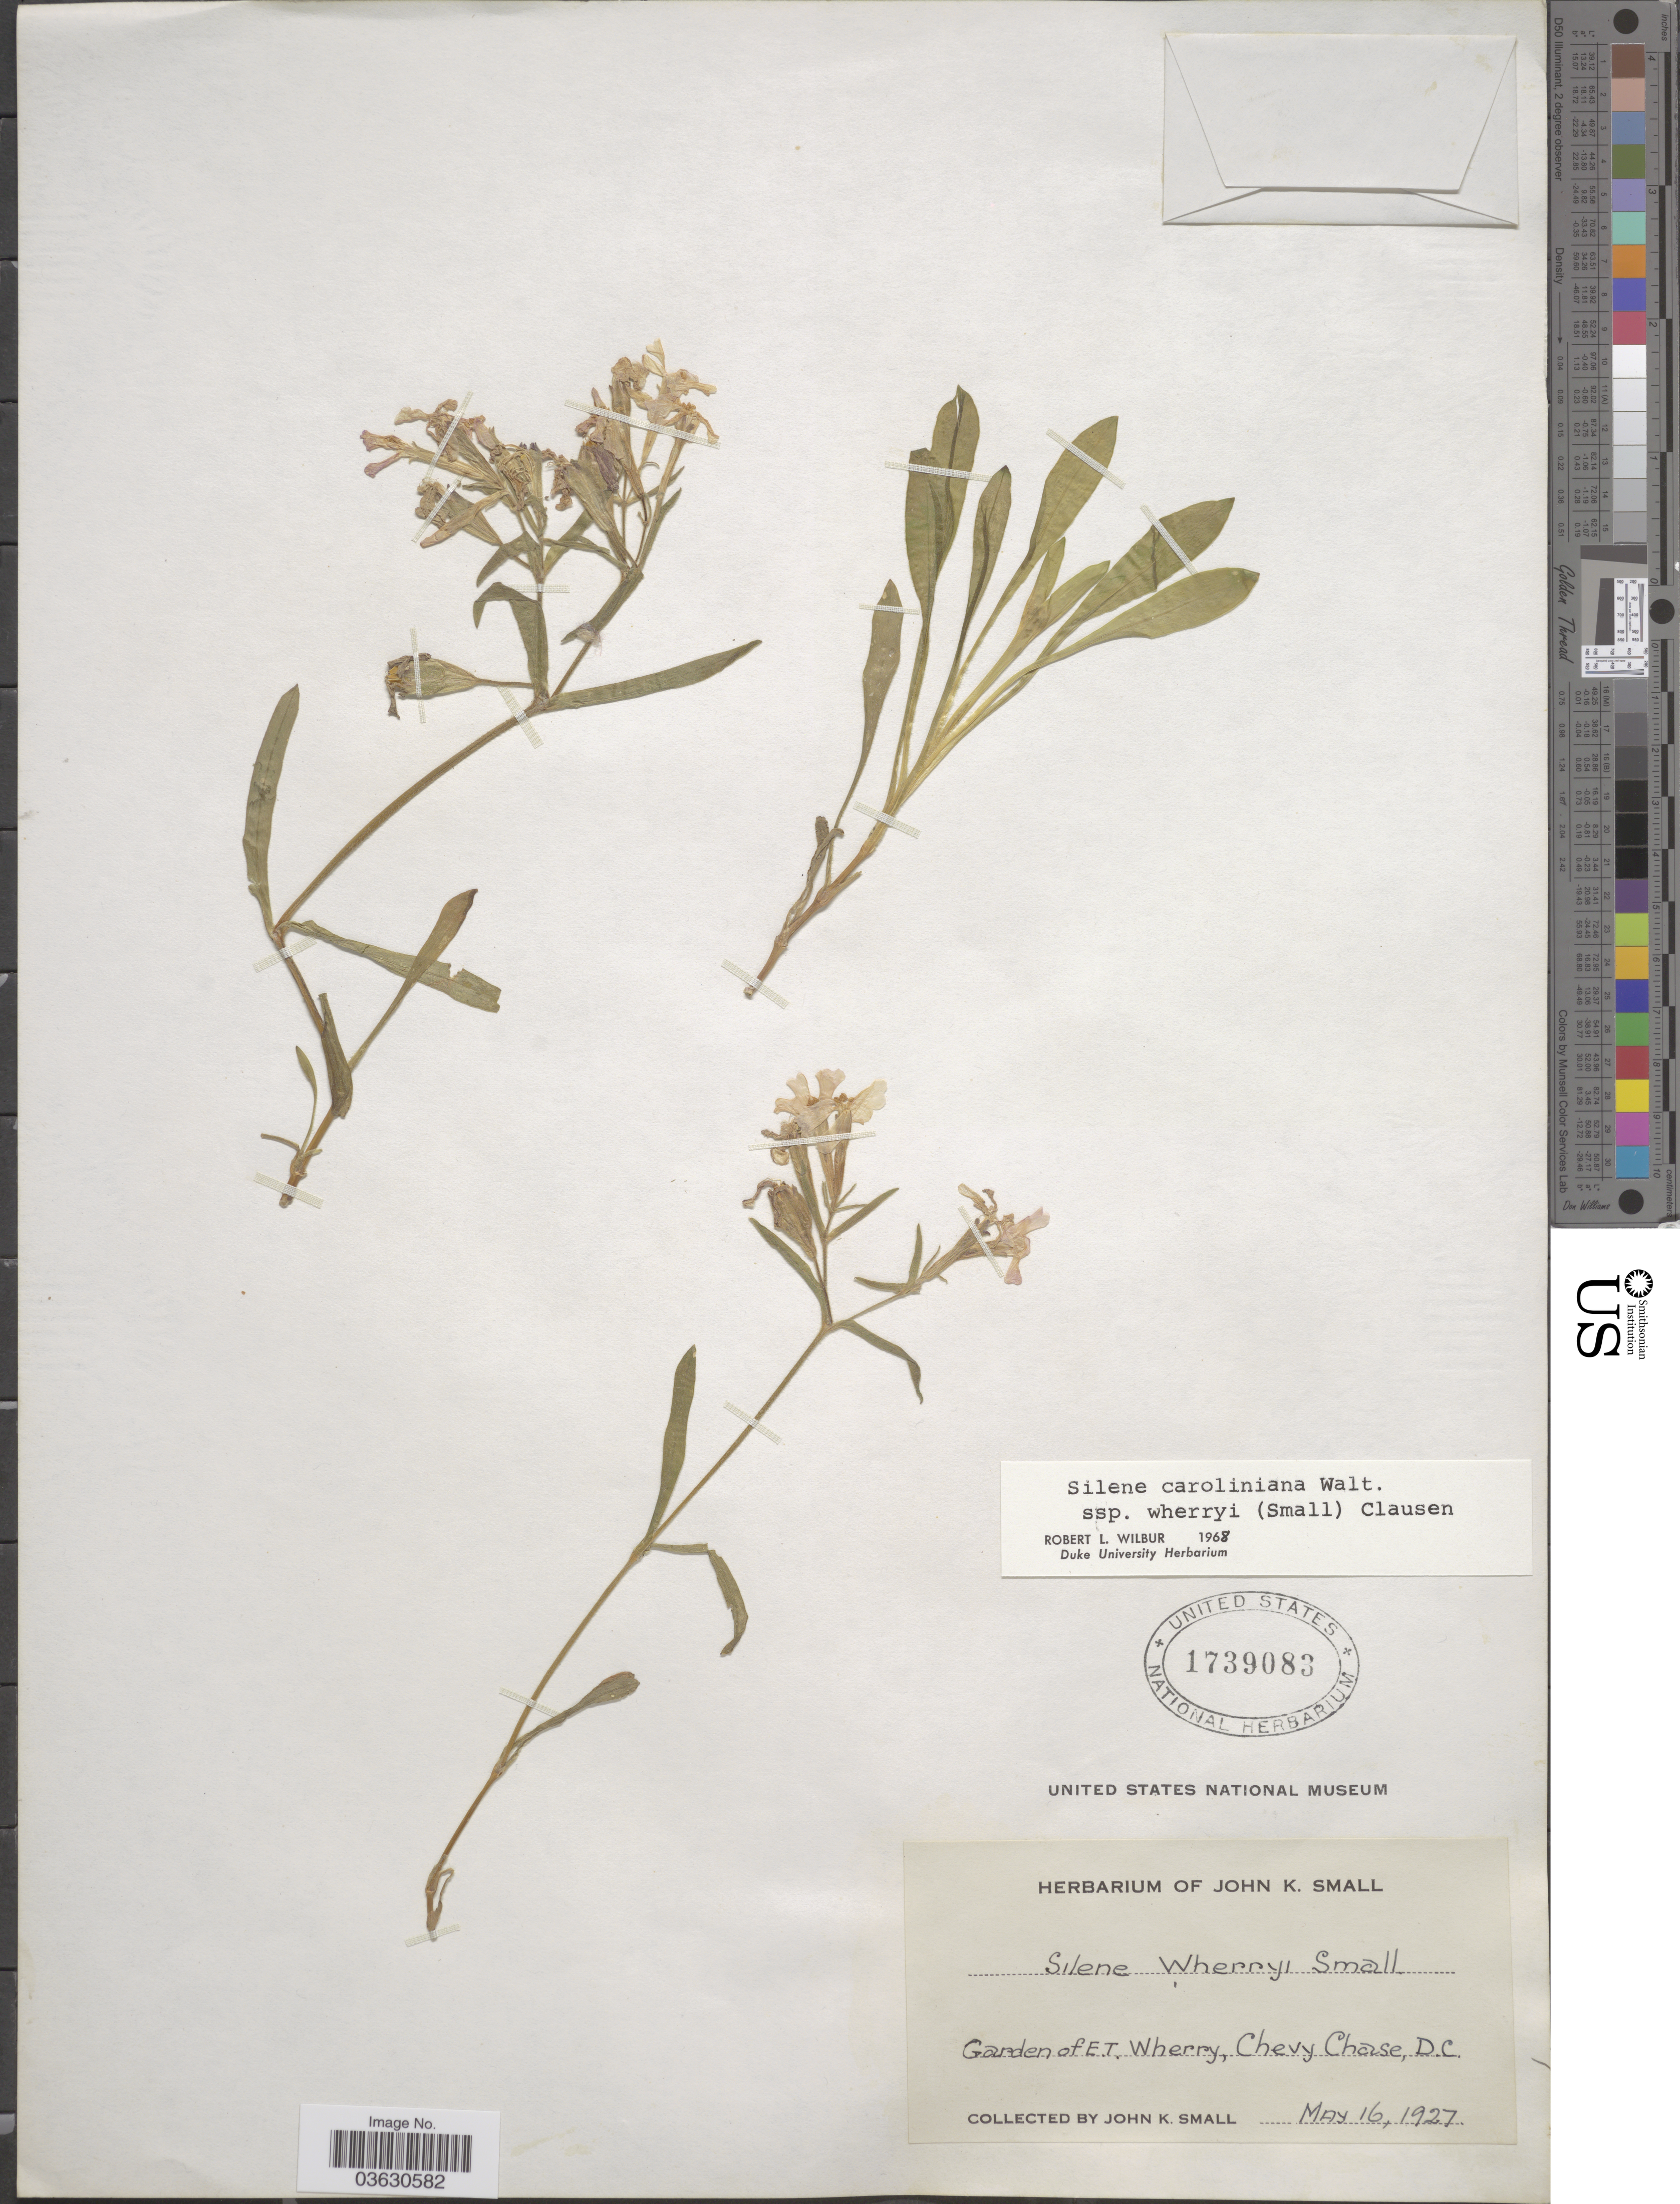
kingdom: Plantae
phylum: Tracheophyta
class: Magnoliopsida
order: Caryophyllales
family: Caryophyllaceae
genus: Silene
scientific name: Silene caroliniana subsp. wherryi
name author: Walter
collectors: J. K. Small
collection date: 1927-05-16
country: United States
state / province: District of Columbia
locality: Garden of E.T. Wherry, Chevy Chase, D.C.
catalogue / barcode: US 1739083